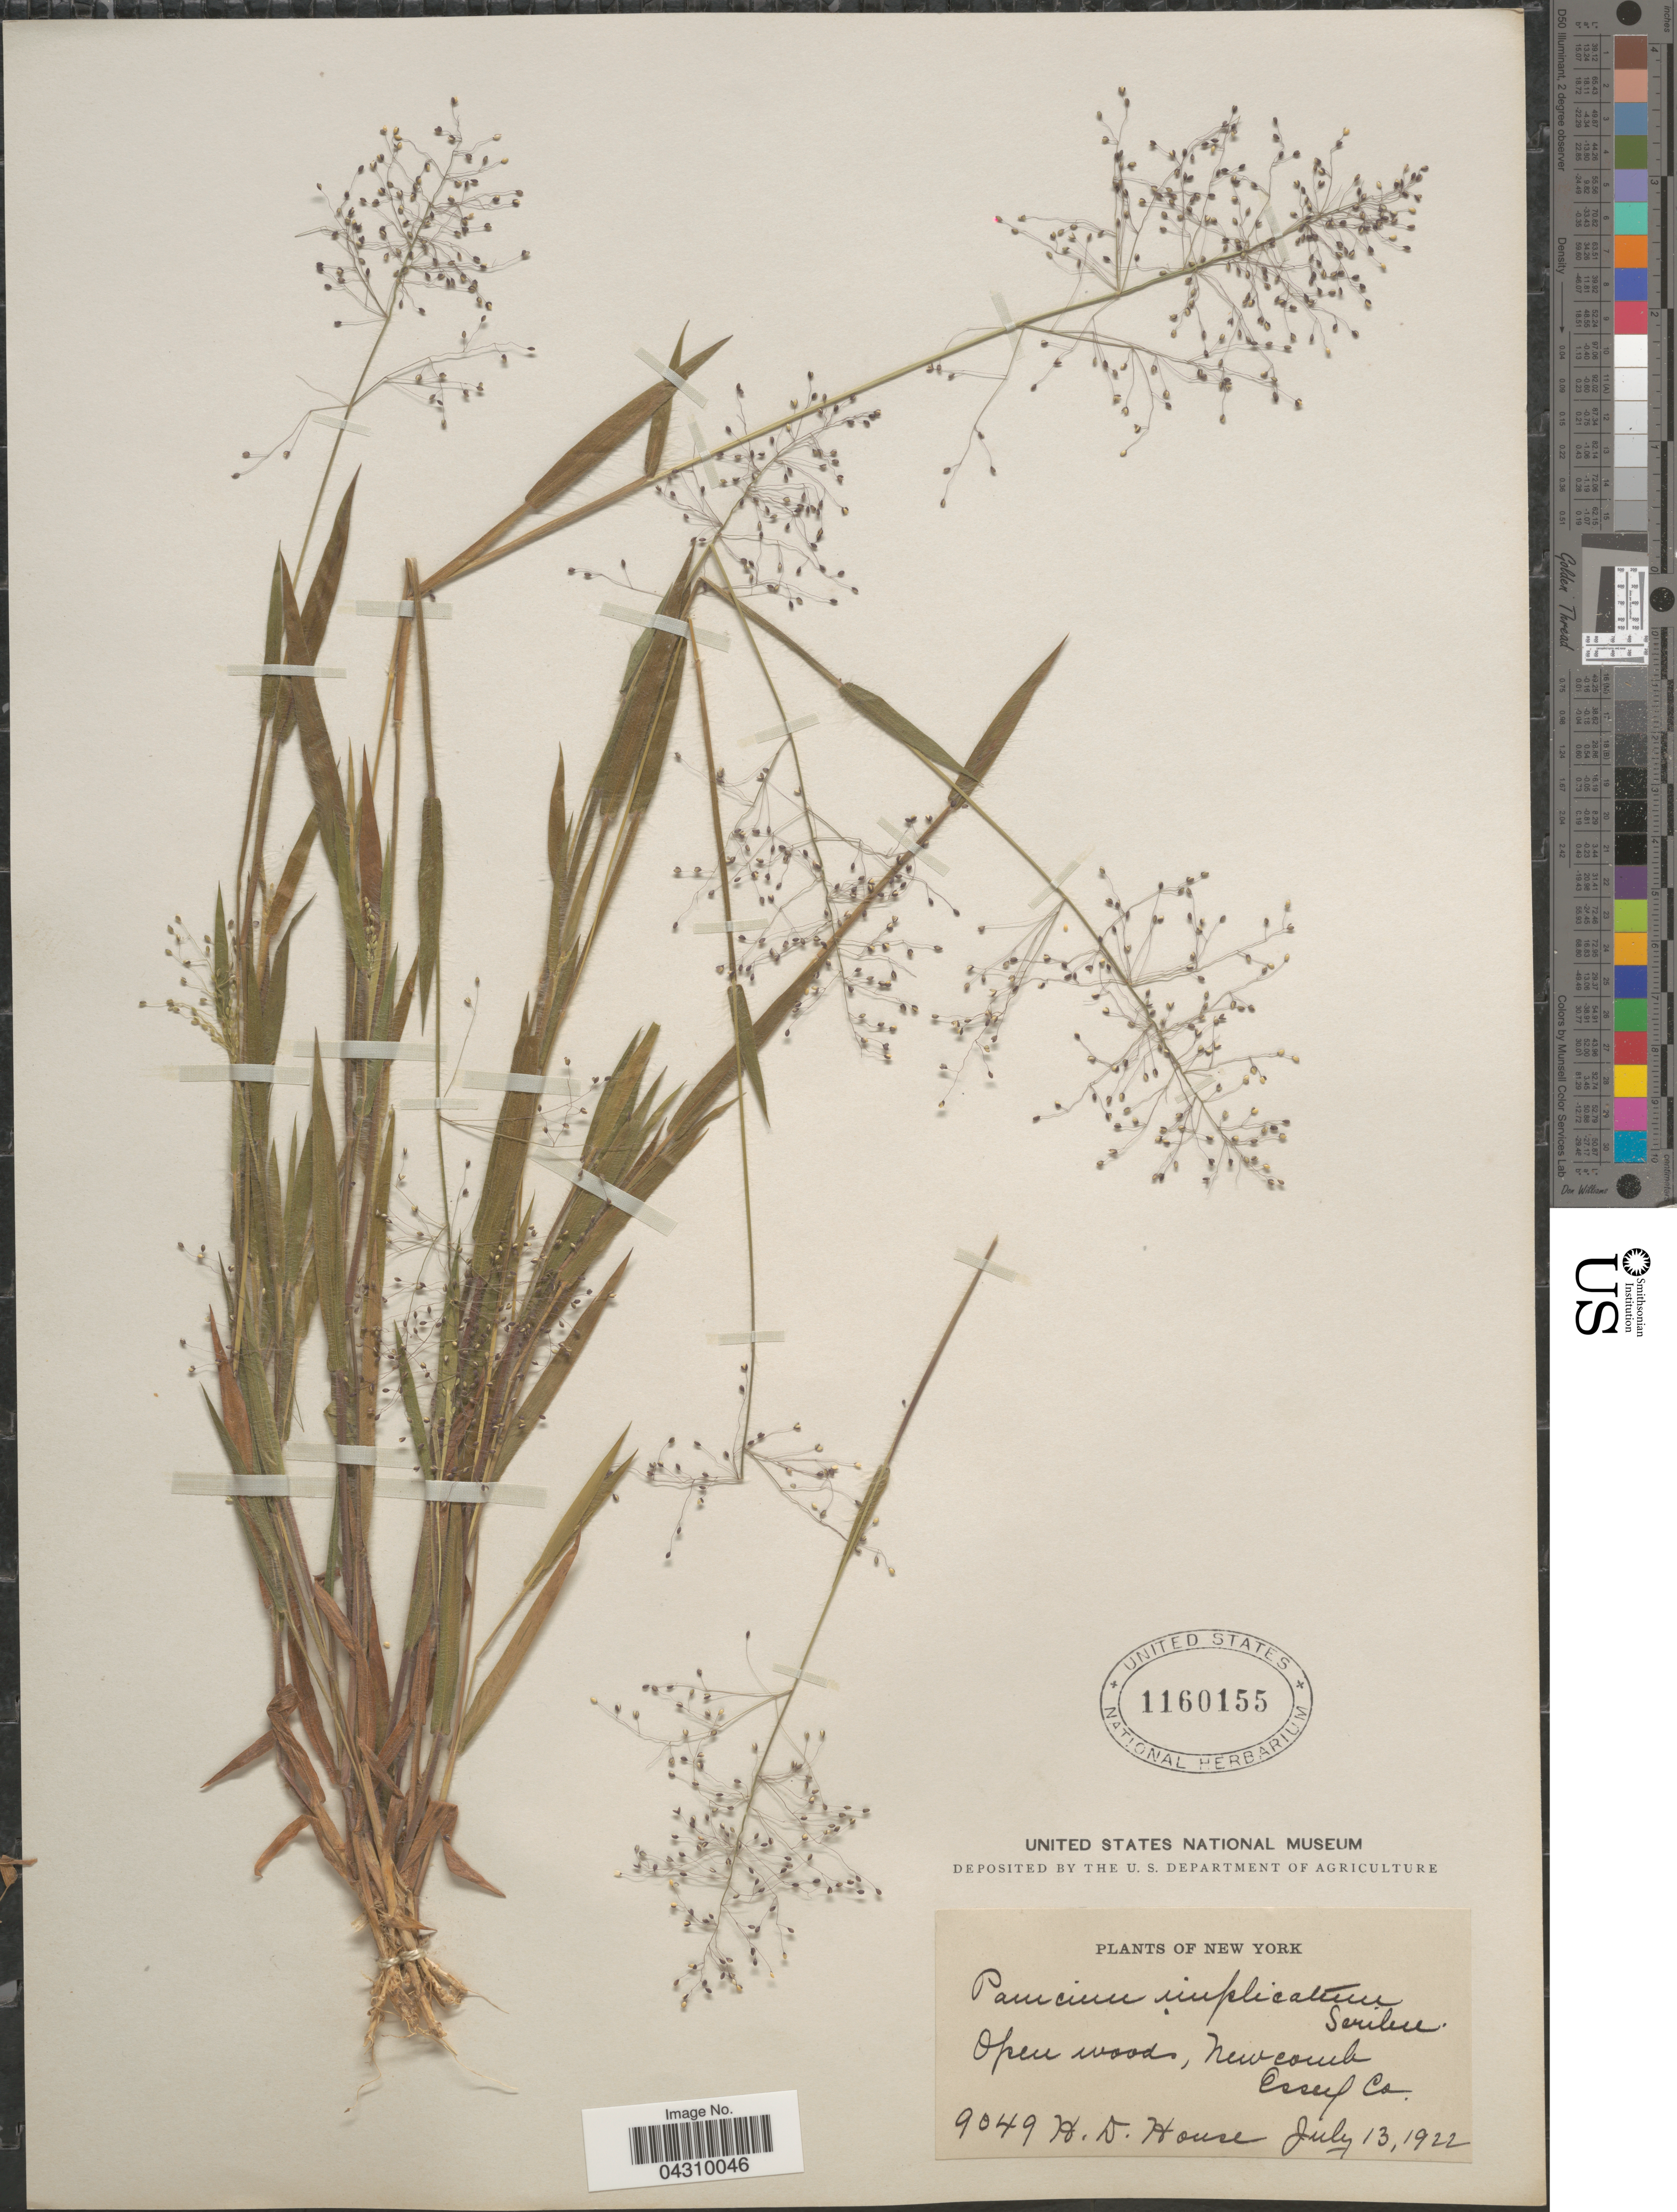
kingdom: Plantae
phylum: Tracheophyta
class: Liliopsida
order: Poales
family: Poaceae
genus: Dichanthelium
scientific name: Dichanthelium acuminatum var. acuminatum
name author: (Sw.) Gould & C.A. Clark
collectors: H. D. House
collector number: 9049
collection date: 1922-07-13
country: United States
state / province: New York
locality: Open woods, Newcomb. Essex Co.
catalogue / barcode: US 1160155